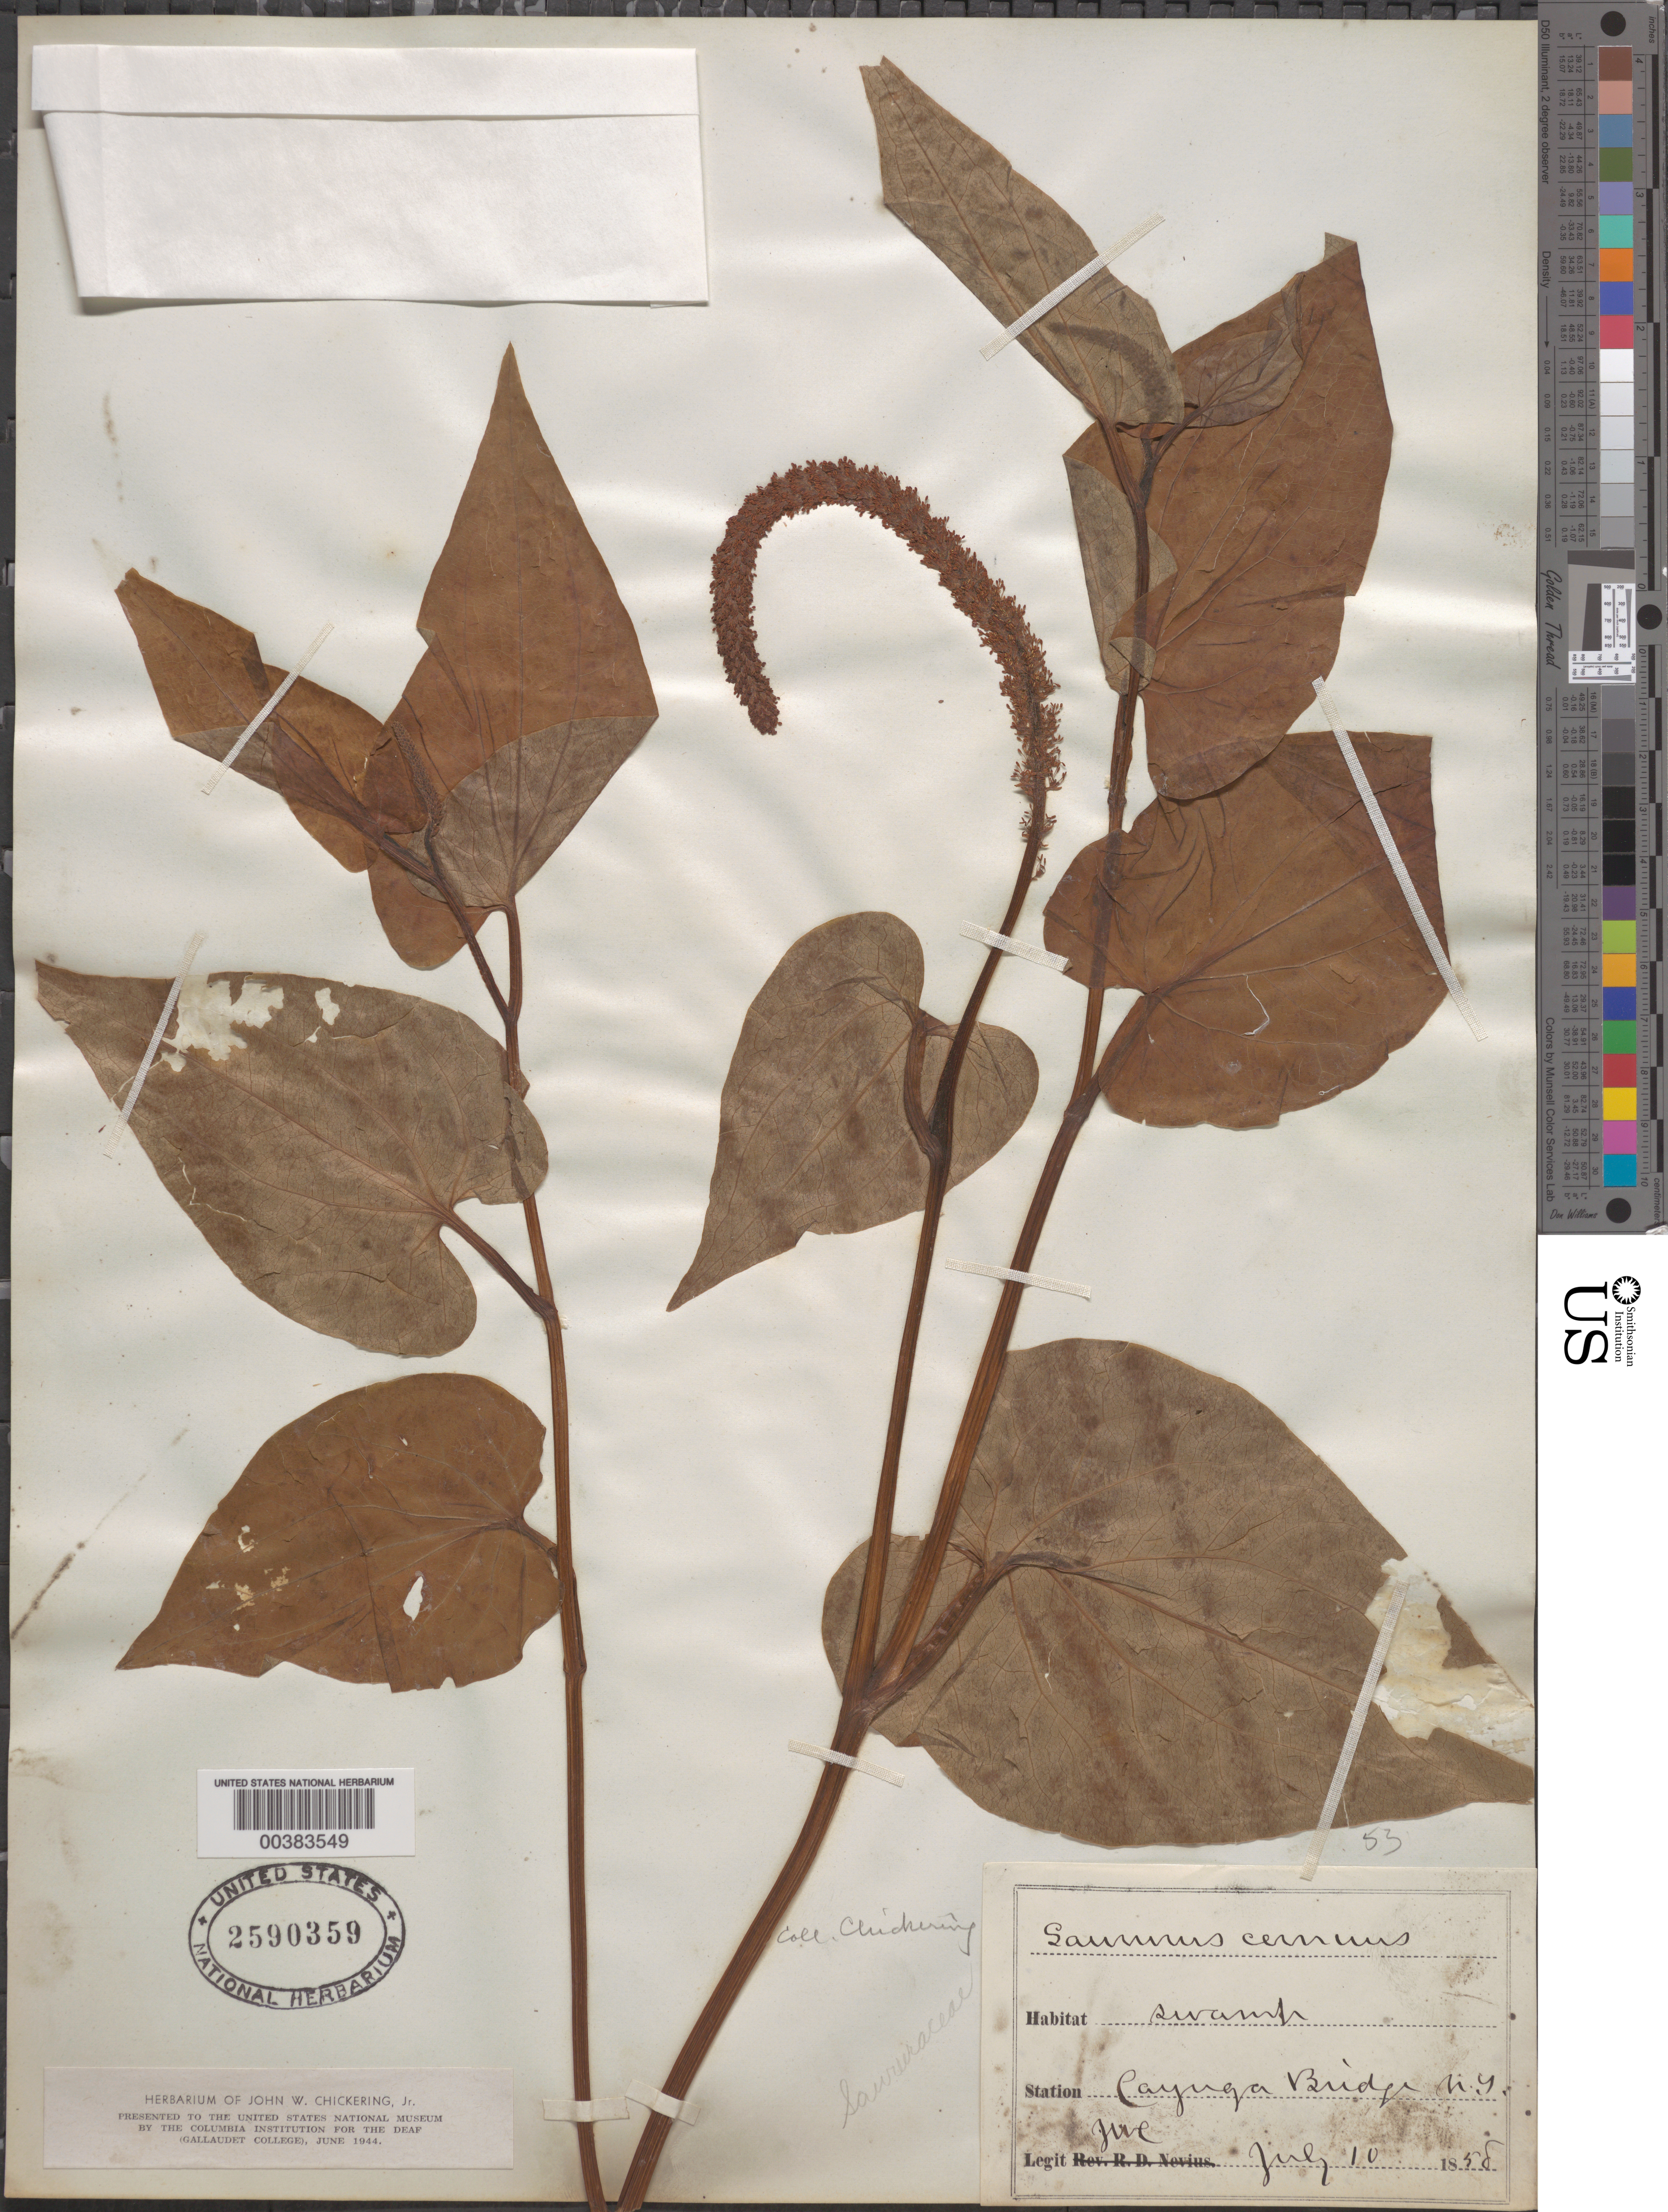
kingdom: Plantae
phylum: Tracheophyta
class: Magnoliopsida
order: Piperales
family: Saururaceae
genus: Saururus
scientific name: Saururus cernuus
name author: L.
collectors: J. W. Chickering Jr.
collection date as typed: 10 Jul 1858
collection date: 1858-07-10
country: United States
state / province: New York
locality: Cayuga bridge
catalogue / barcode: US 2590359